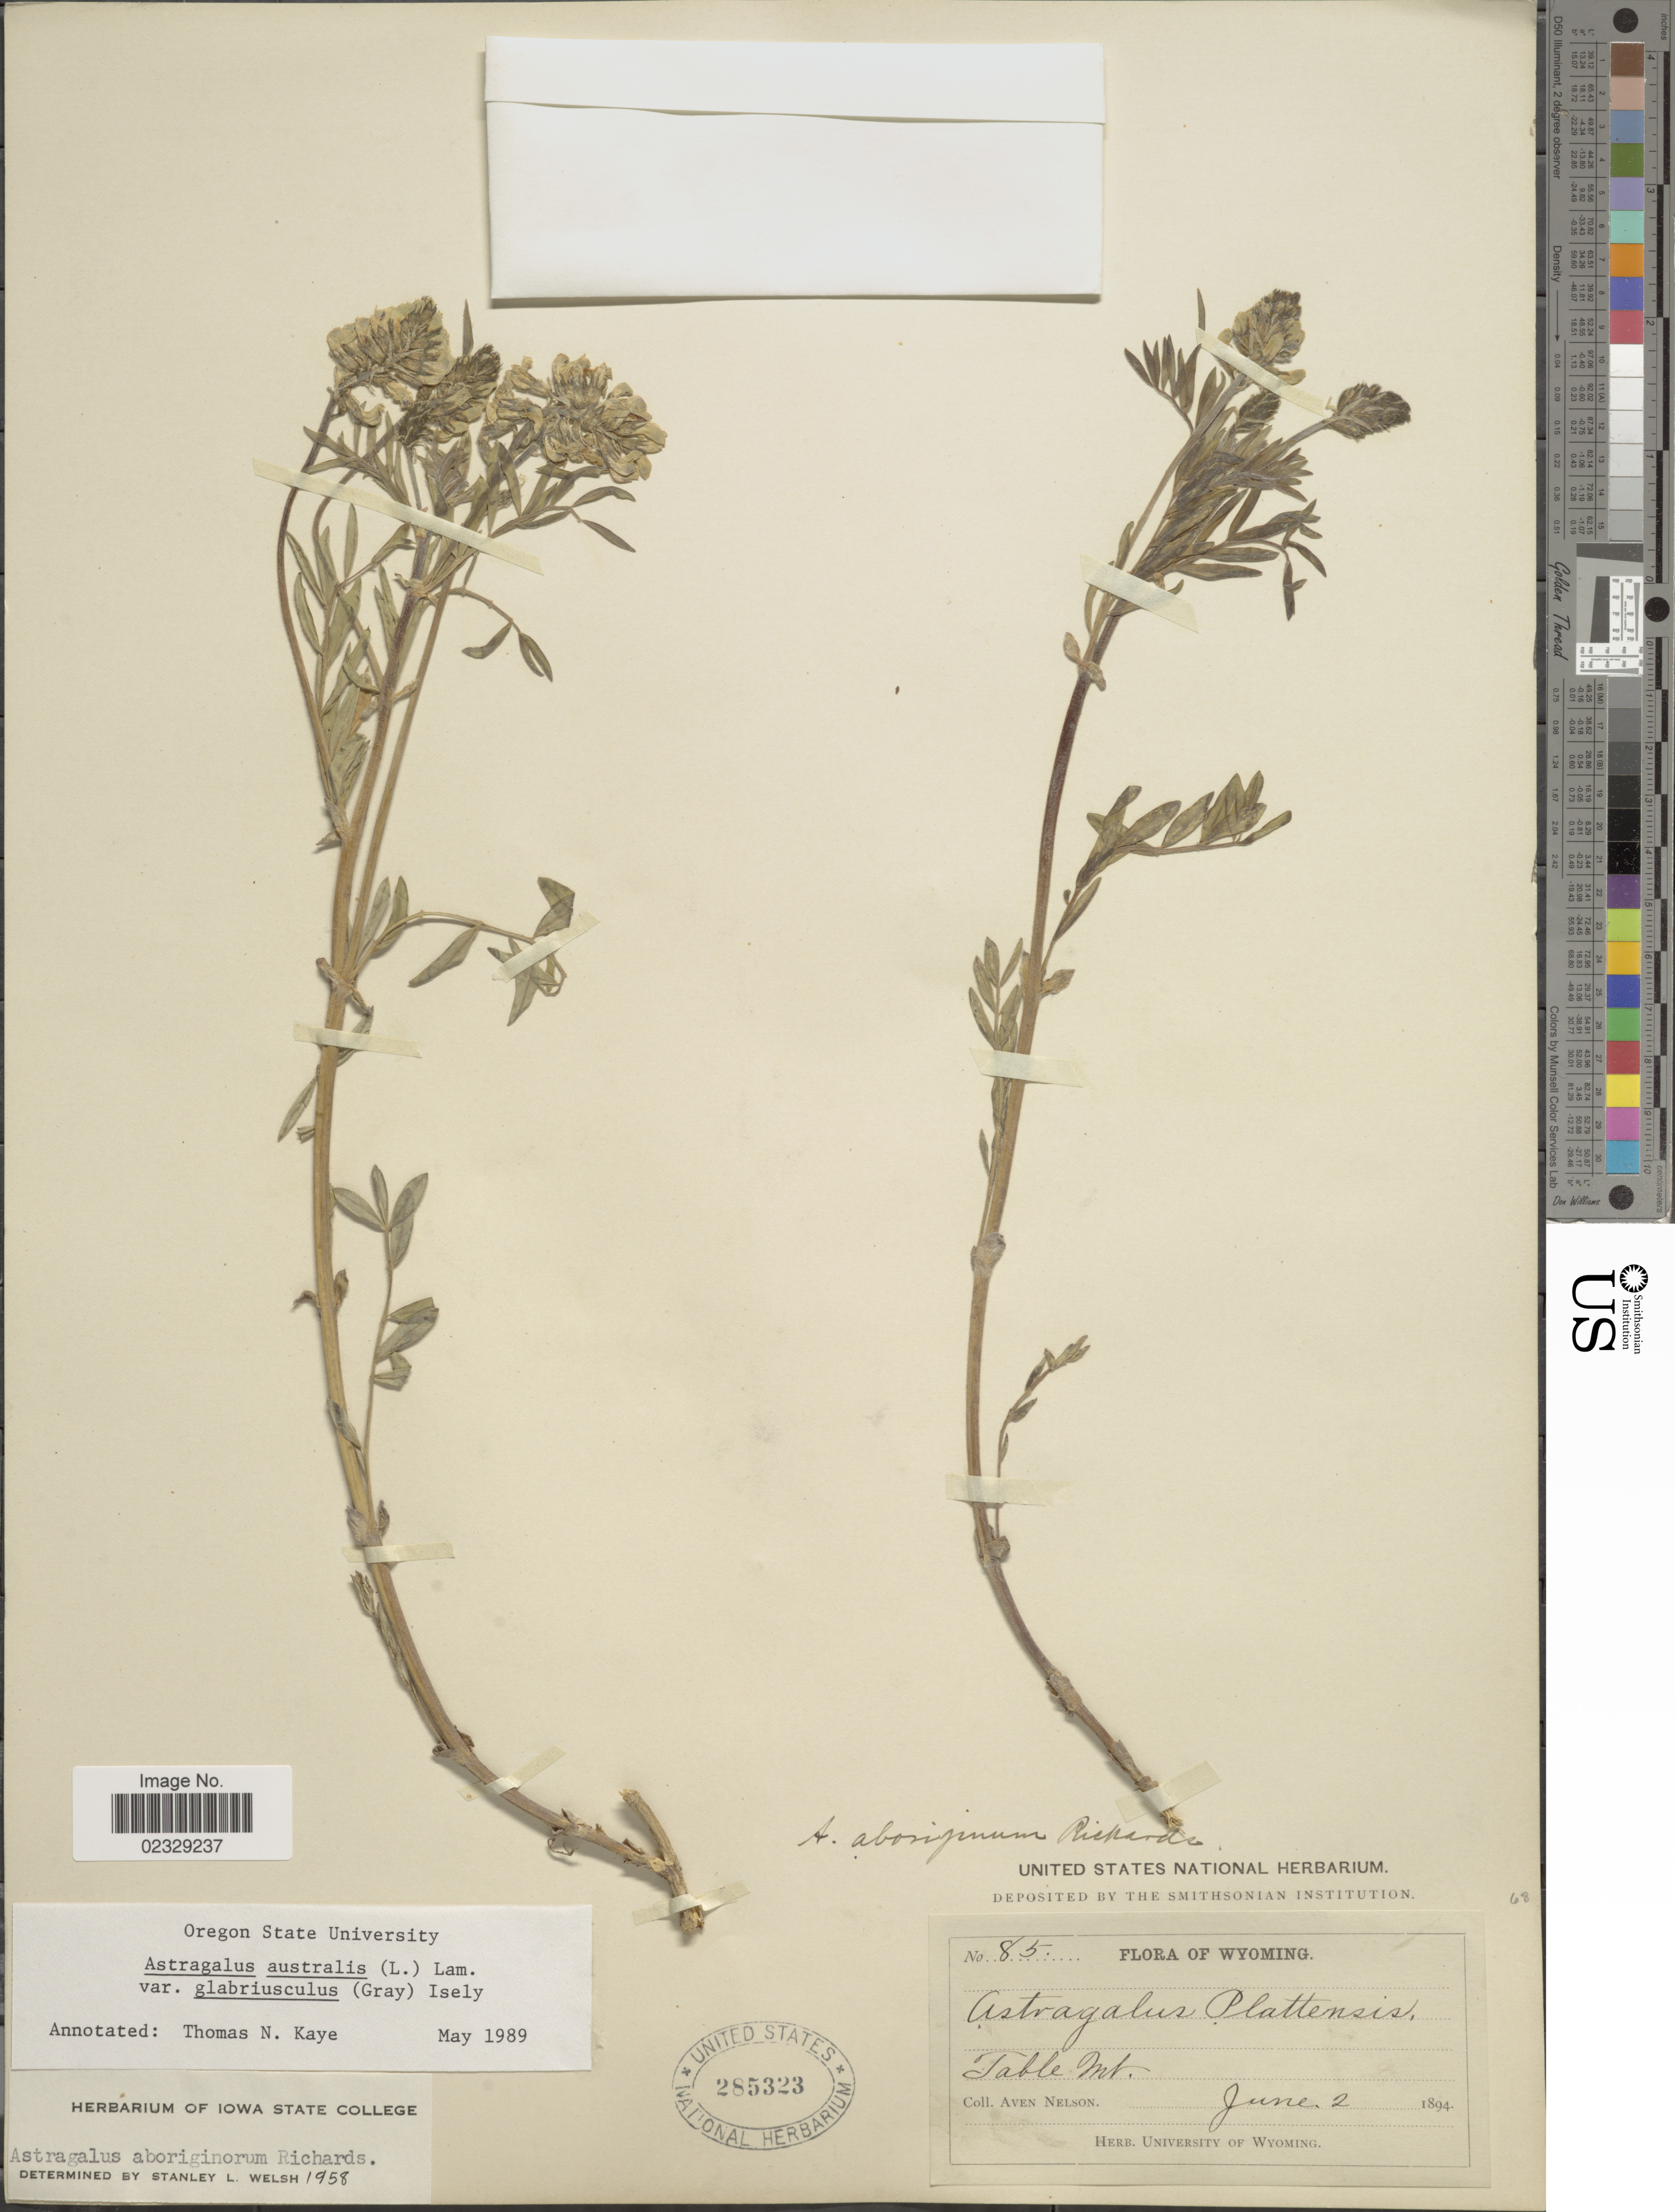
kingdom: Plantae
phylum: Tracheophyta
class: Magnoliopsida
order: Fabales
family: Fabaceae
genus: Astragalus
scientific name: Astragalus australis var. glabriusculus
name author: (Hook.) Isley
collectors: A. Nelson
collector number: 85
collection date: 1894-06-02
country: United States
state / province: Wyoming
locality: Table Mt.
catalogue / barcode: US 285323